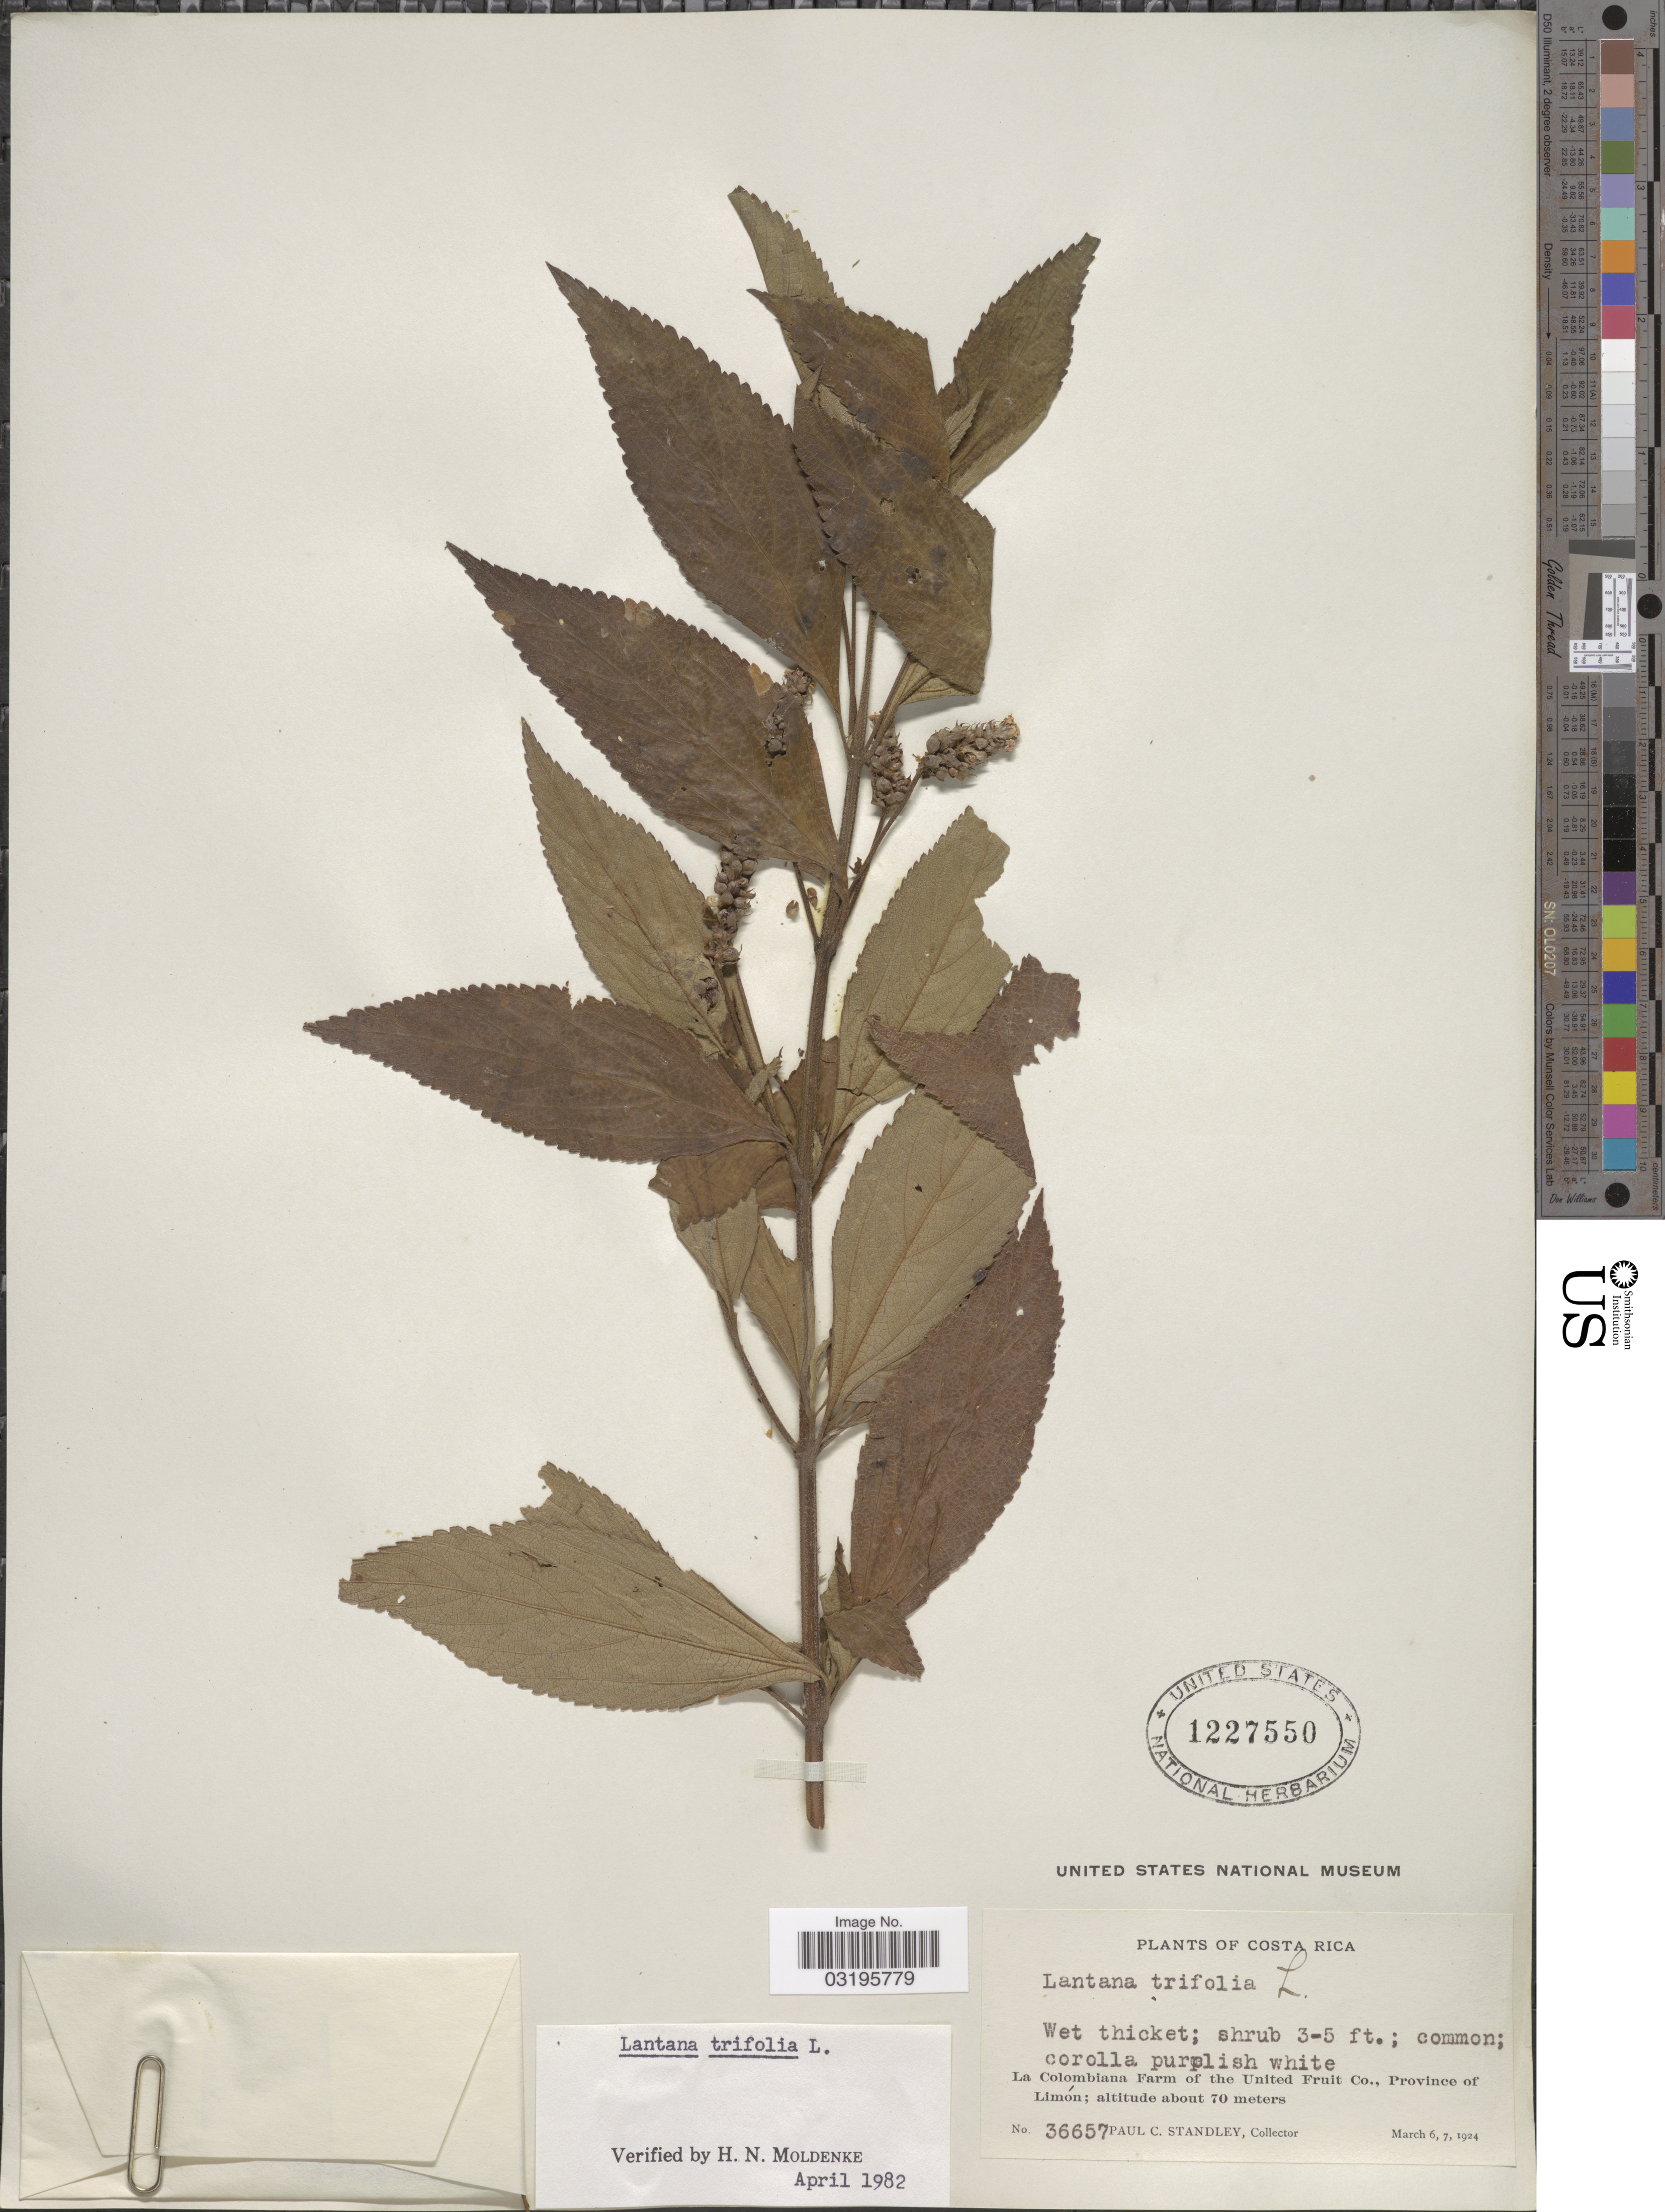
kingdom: Plantae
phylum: Tracheophyta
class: Magnoliopsida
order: Lamiales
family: Verbenaceae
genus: Lantana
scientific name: Lantana trifolia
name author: L.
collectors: P. C. Standley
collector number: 36657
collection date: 1924-03-06/1924-03-07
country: Costa Rica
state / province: Limón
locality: La Colombiana Farm of the United Fruit Co.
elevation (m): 70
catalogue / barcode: US 1227550